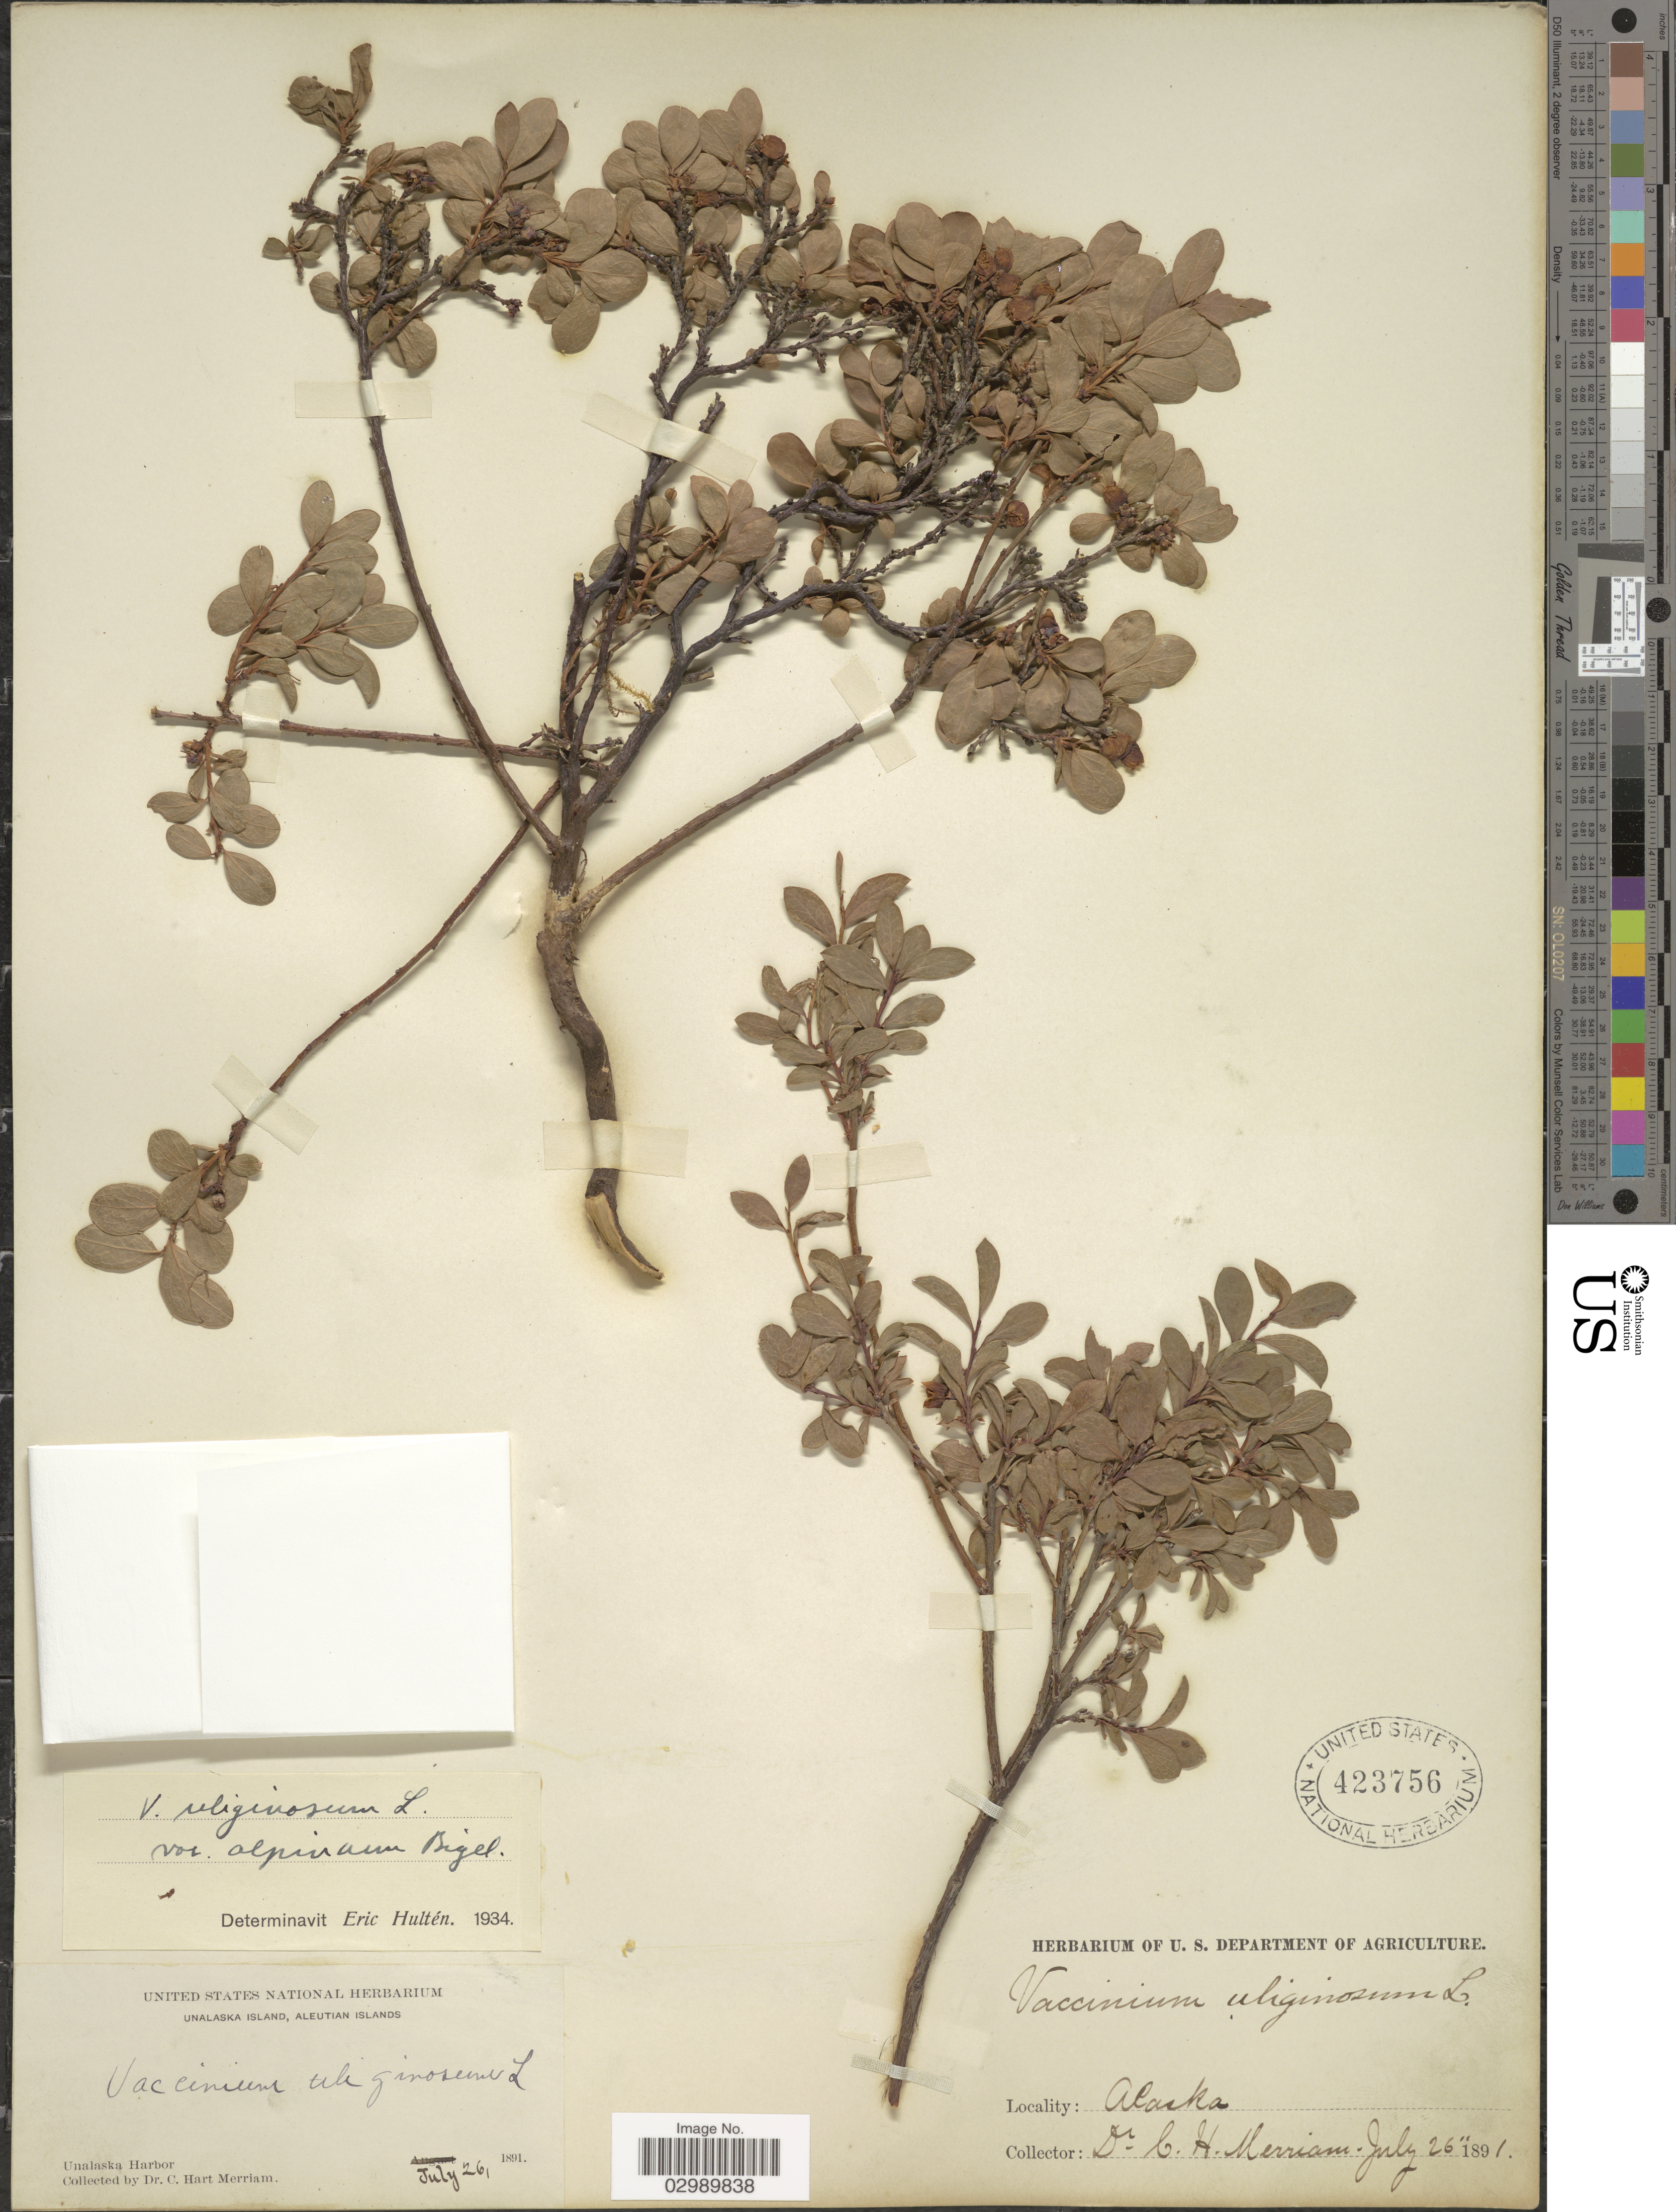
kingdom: Plantae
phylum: Tracheophyta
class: Magnoliopsida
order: Ericales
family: Ericaceae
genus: Vaccinium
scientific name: Vaccinium uliginosum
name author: L.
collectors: C. Merriam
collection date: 1891-07-26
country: United States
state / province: Alaska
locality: Unalaska Island, Aleutian Islands, Unalaska Harbor.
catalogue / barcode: US 423756